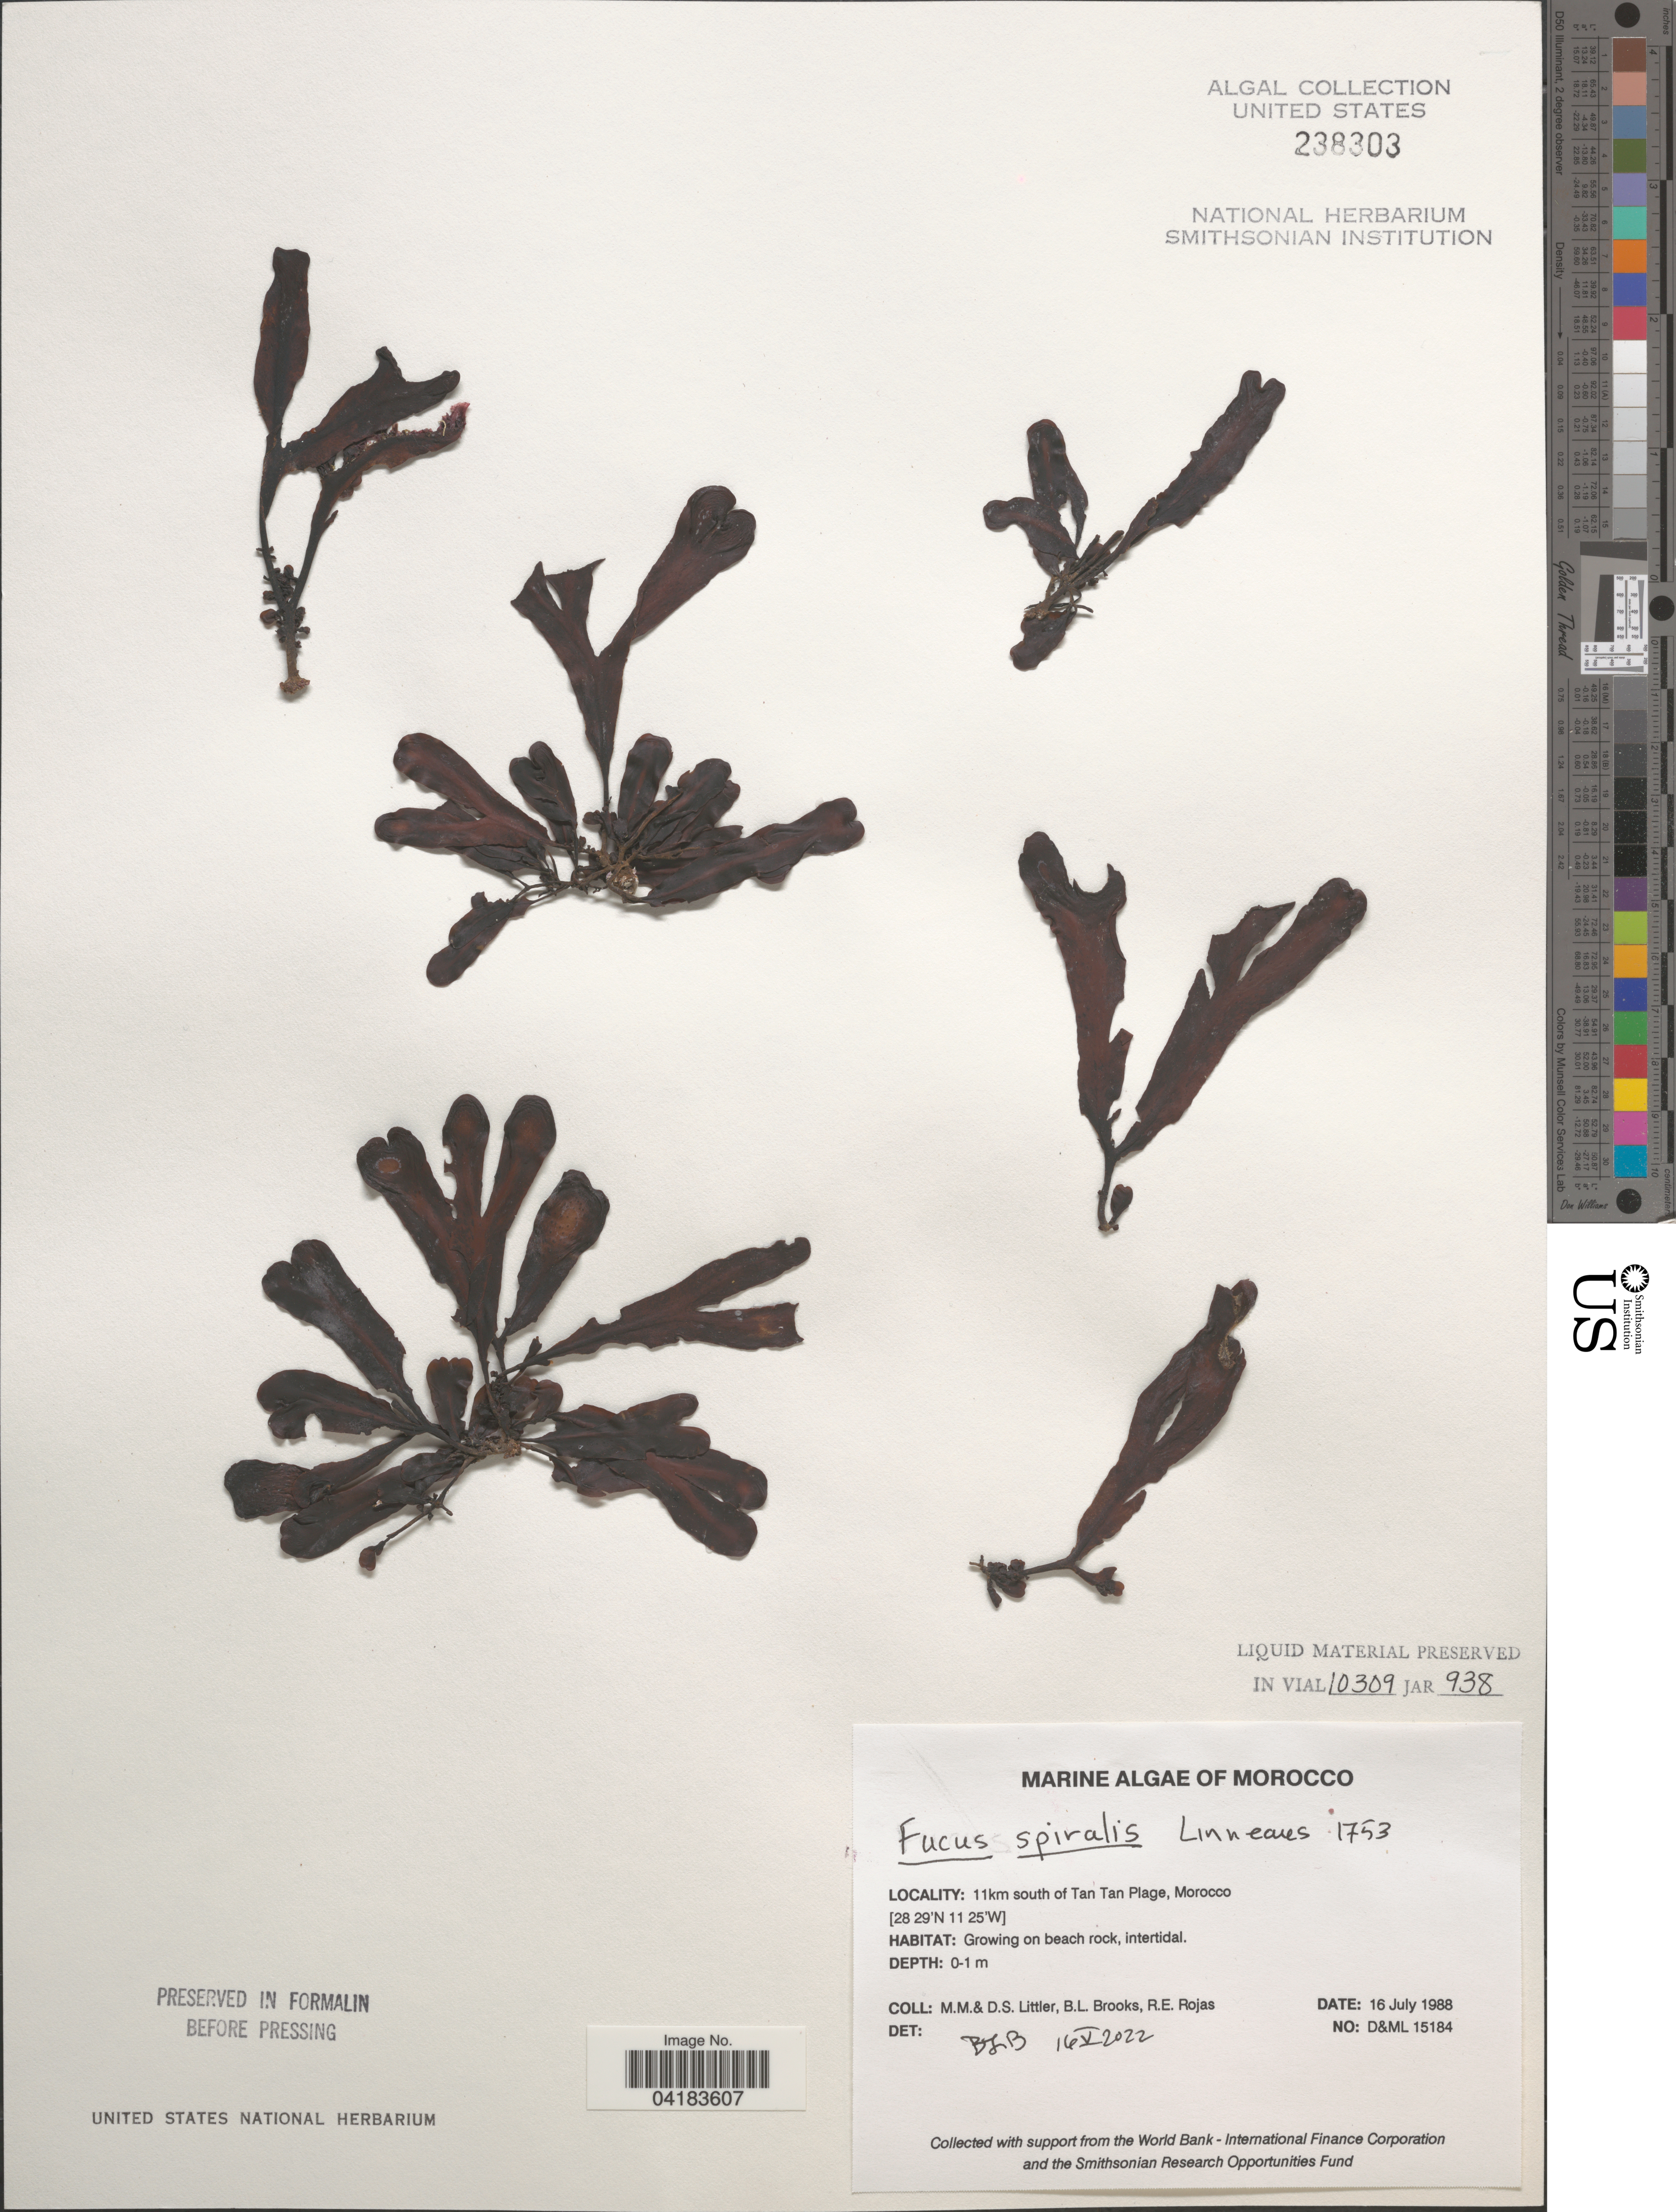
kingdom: Chromista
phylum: Ochrophyta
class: Phaeophyceae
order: Fucales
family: Fucaceae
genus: Fucus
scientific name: Fucus spiralis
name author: L.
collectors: D. S. Littler, B. Brooks & R. Rojas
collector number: D&ML15184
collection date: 1988-07-16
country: Morocco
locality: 11km south of Tan Tan Plage.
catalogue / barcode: US 238303